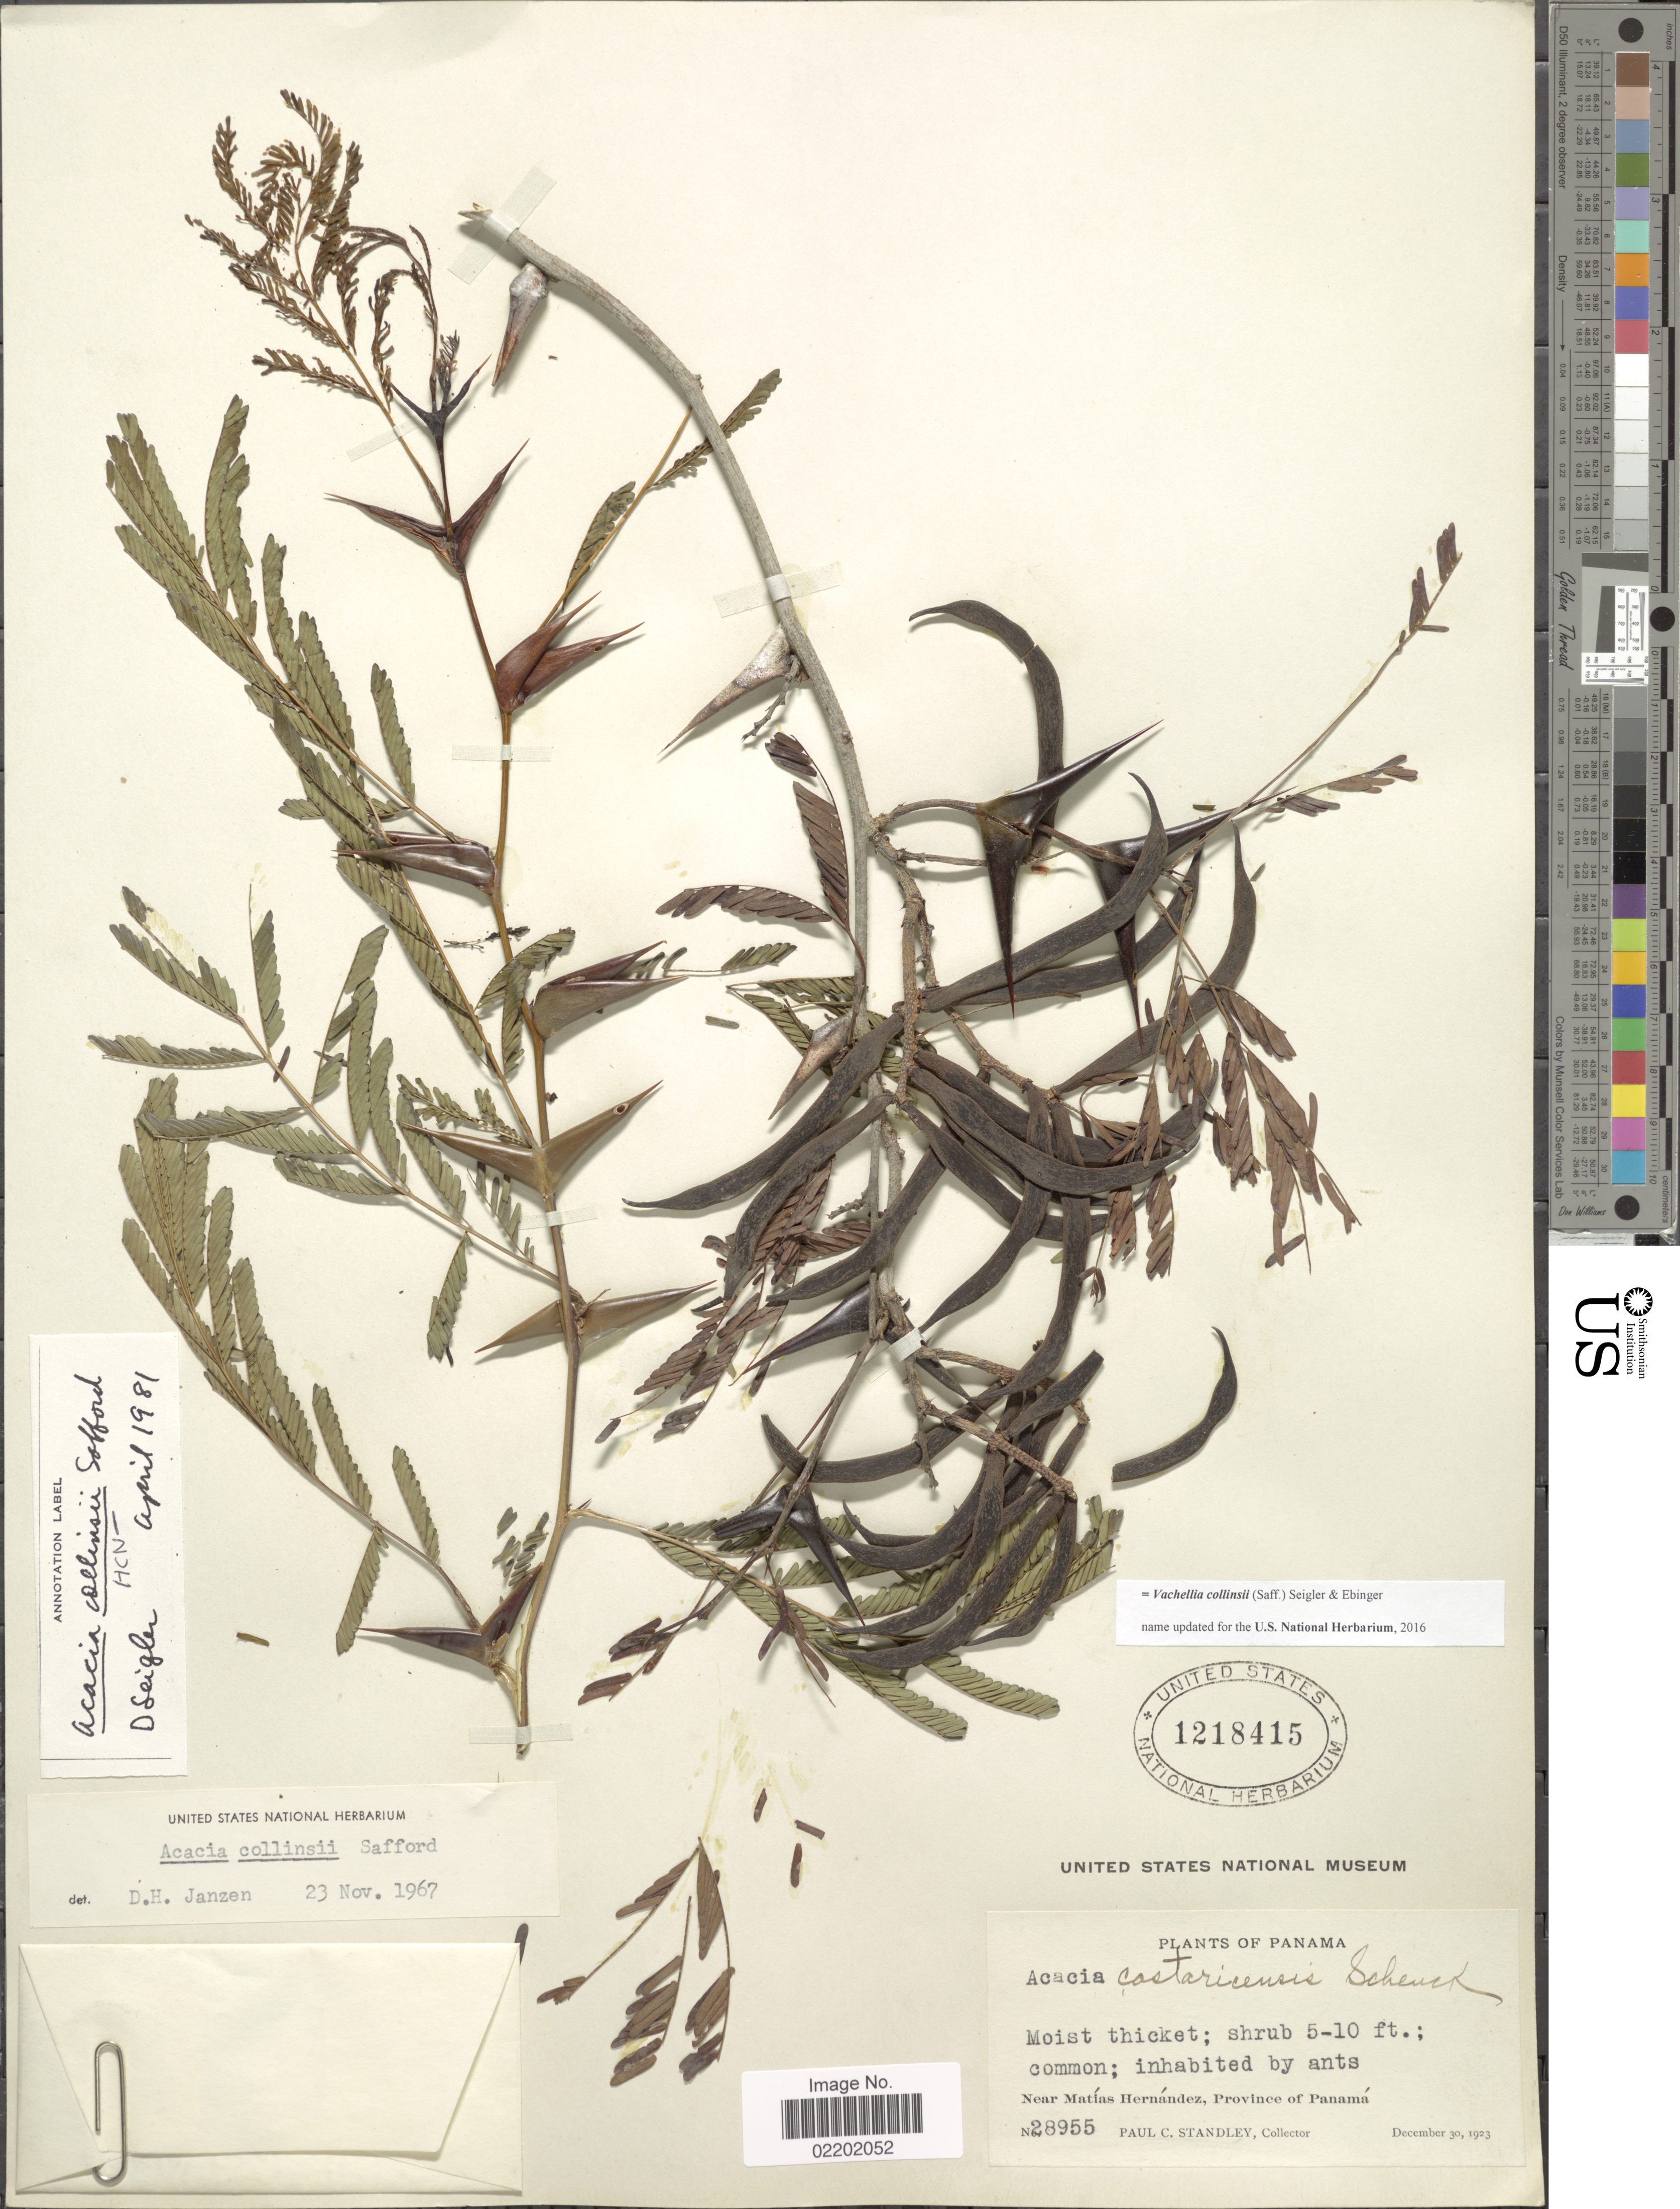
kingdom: Plantae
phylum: Tracheophyta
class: Magnoliopsida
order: Fabales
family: Fabaceae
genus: Vachellia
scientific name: Vachellia collinsii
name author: (Saff.) Seigler & Ebinger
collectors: P. C. Standley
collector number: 28955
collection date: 1923-12-30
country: Panama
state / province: Panamá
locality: Near Matías Hernández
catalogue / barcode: US 1218415